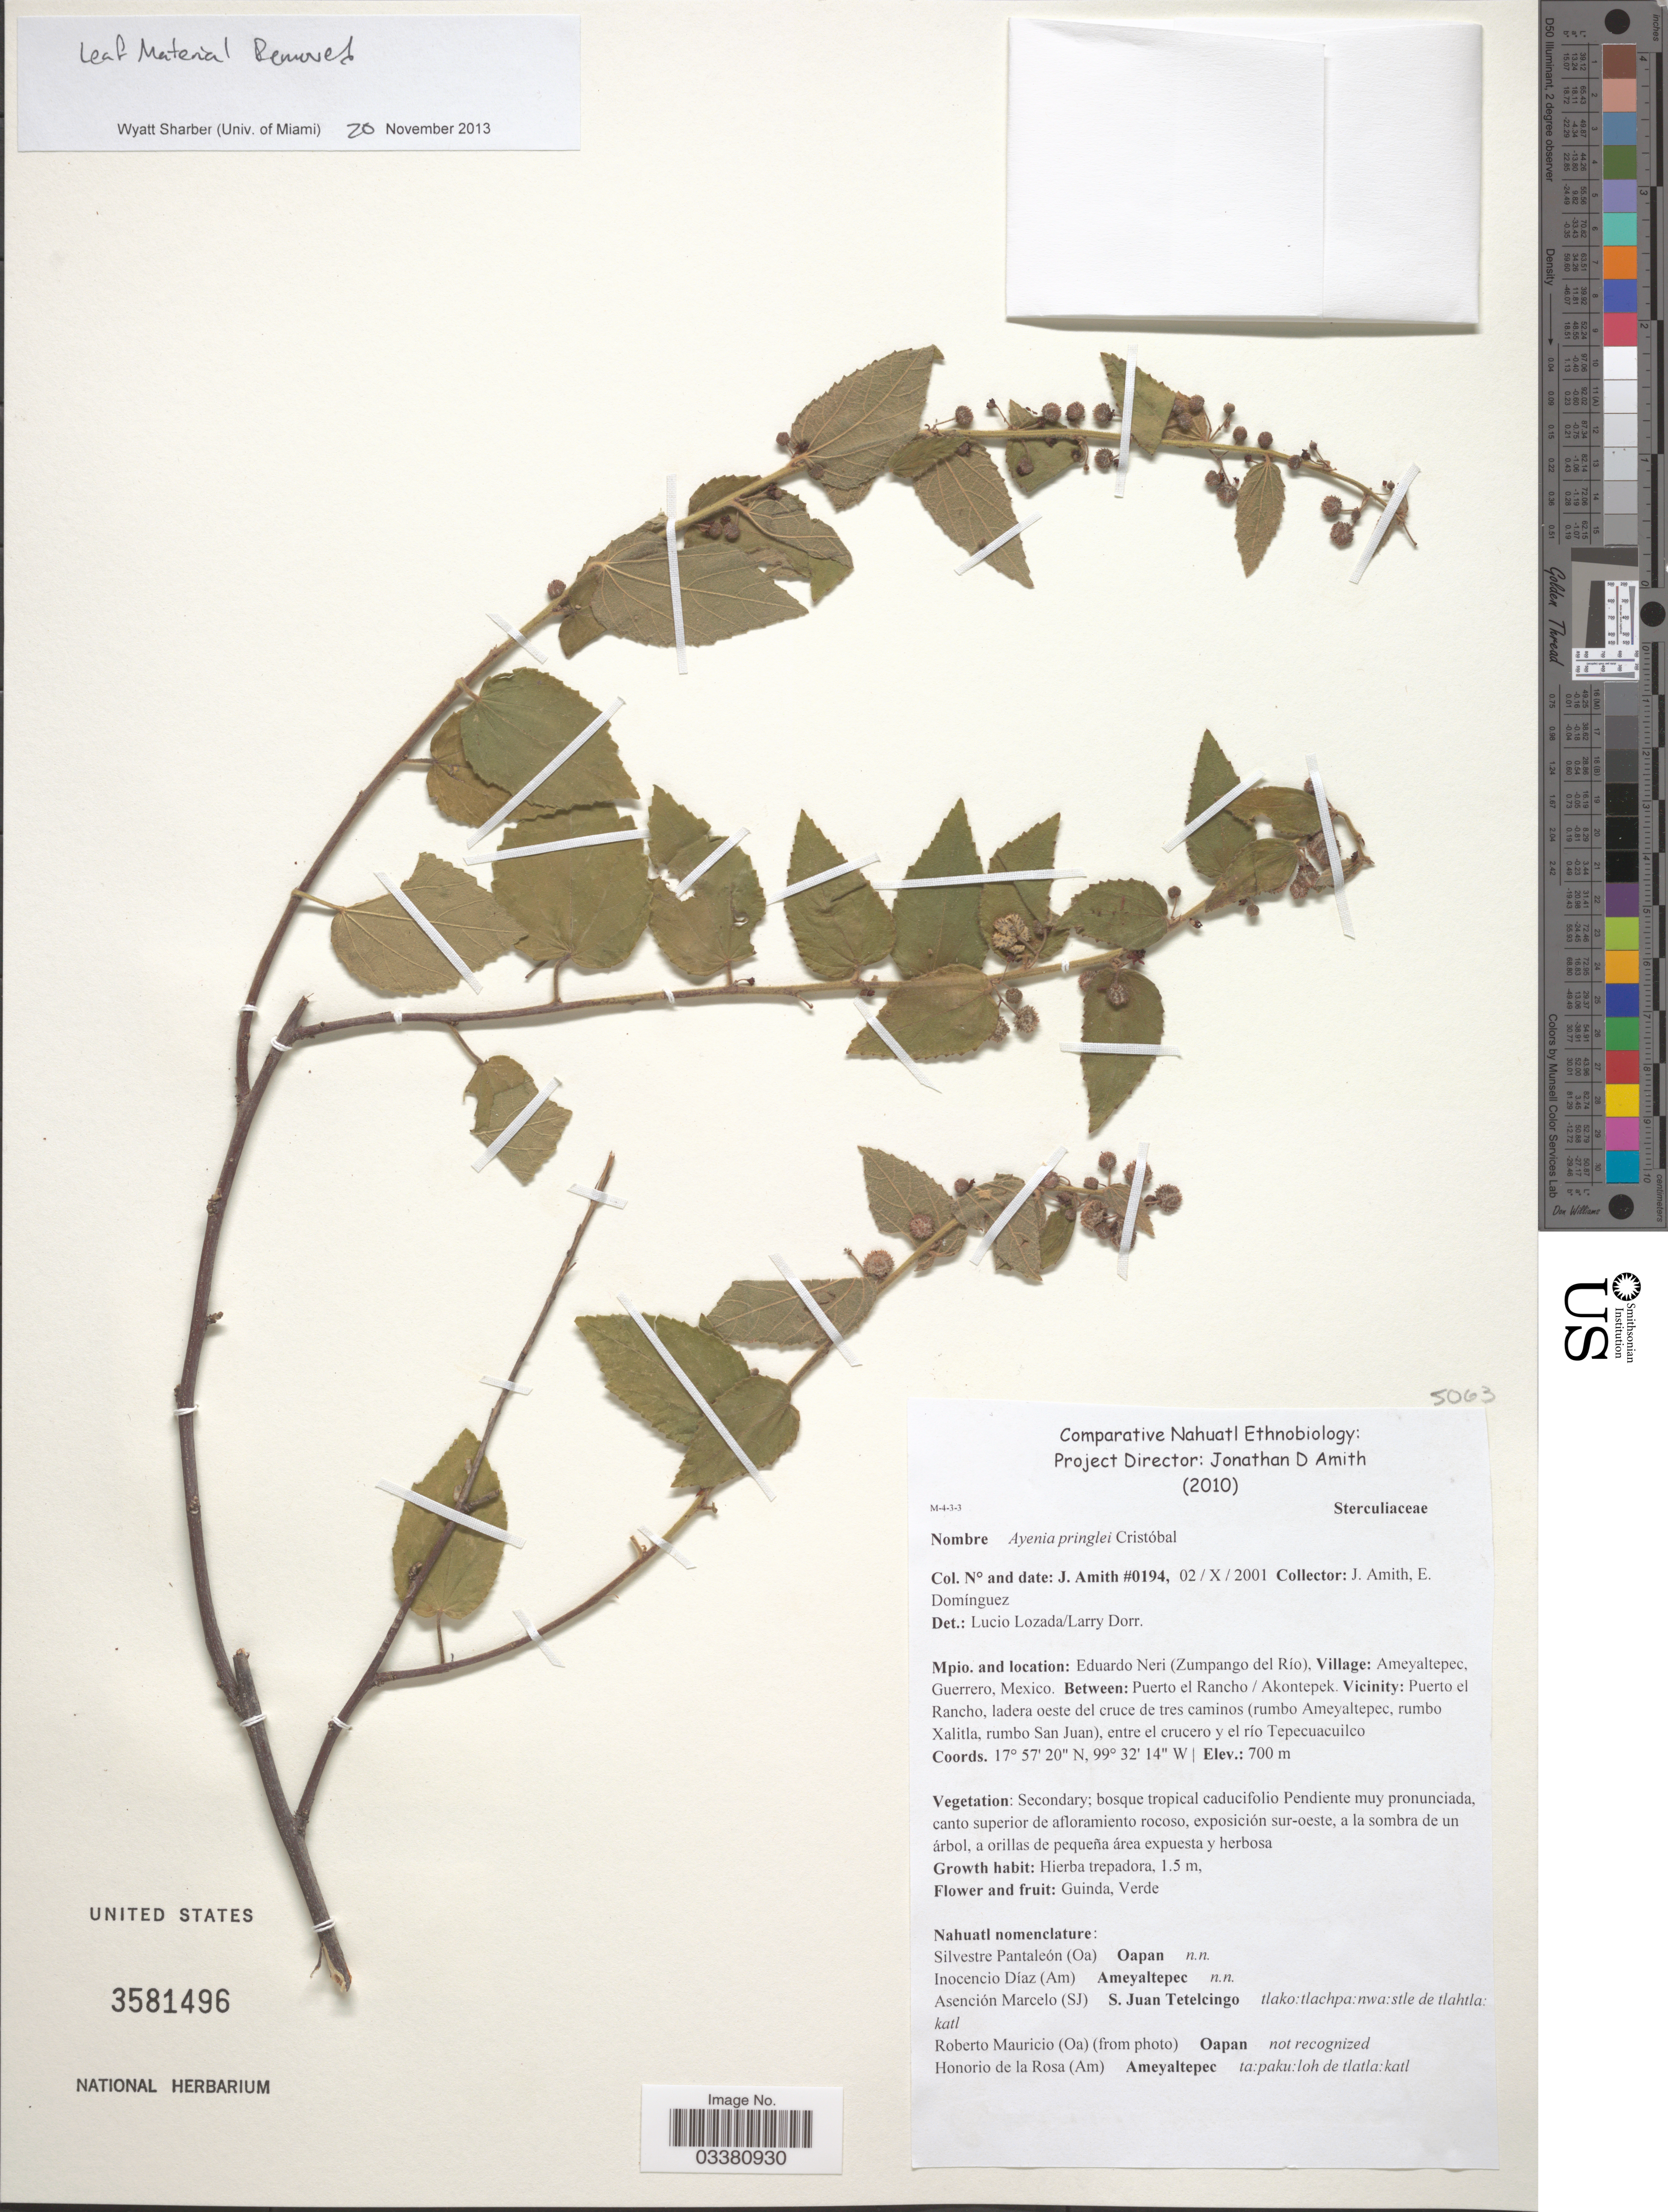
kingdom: Plantae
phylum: Tracheophyta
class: Magnoliopsida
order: Malvales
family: Malvaceae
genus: Ayenia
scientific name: Ayenia pringlei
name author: Cristóbal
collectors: J. D. Amith & E. Dominguez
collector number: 0194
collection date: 2001-10-02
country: Mexico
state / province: Guerrero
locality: Mpio. and location: Eduardo Neri (Zumpango del Río), Village: Ameyaltepec. Between: Puerto el Rancho / Akontepek. Vicinity: Puerto el Rancho, ladera oeste del cruce de tres caminos (rumbo Ameyaltepec, rumbo Xalitla, rumbo San Juan), entre el crucero y el río Tepecuacuilco.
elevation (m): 700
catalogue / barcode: US 3581496